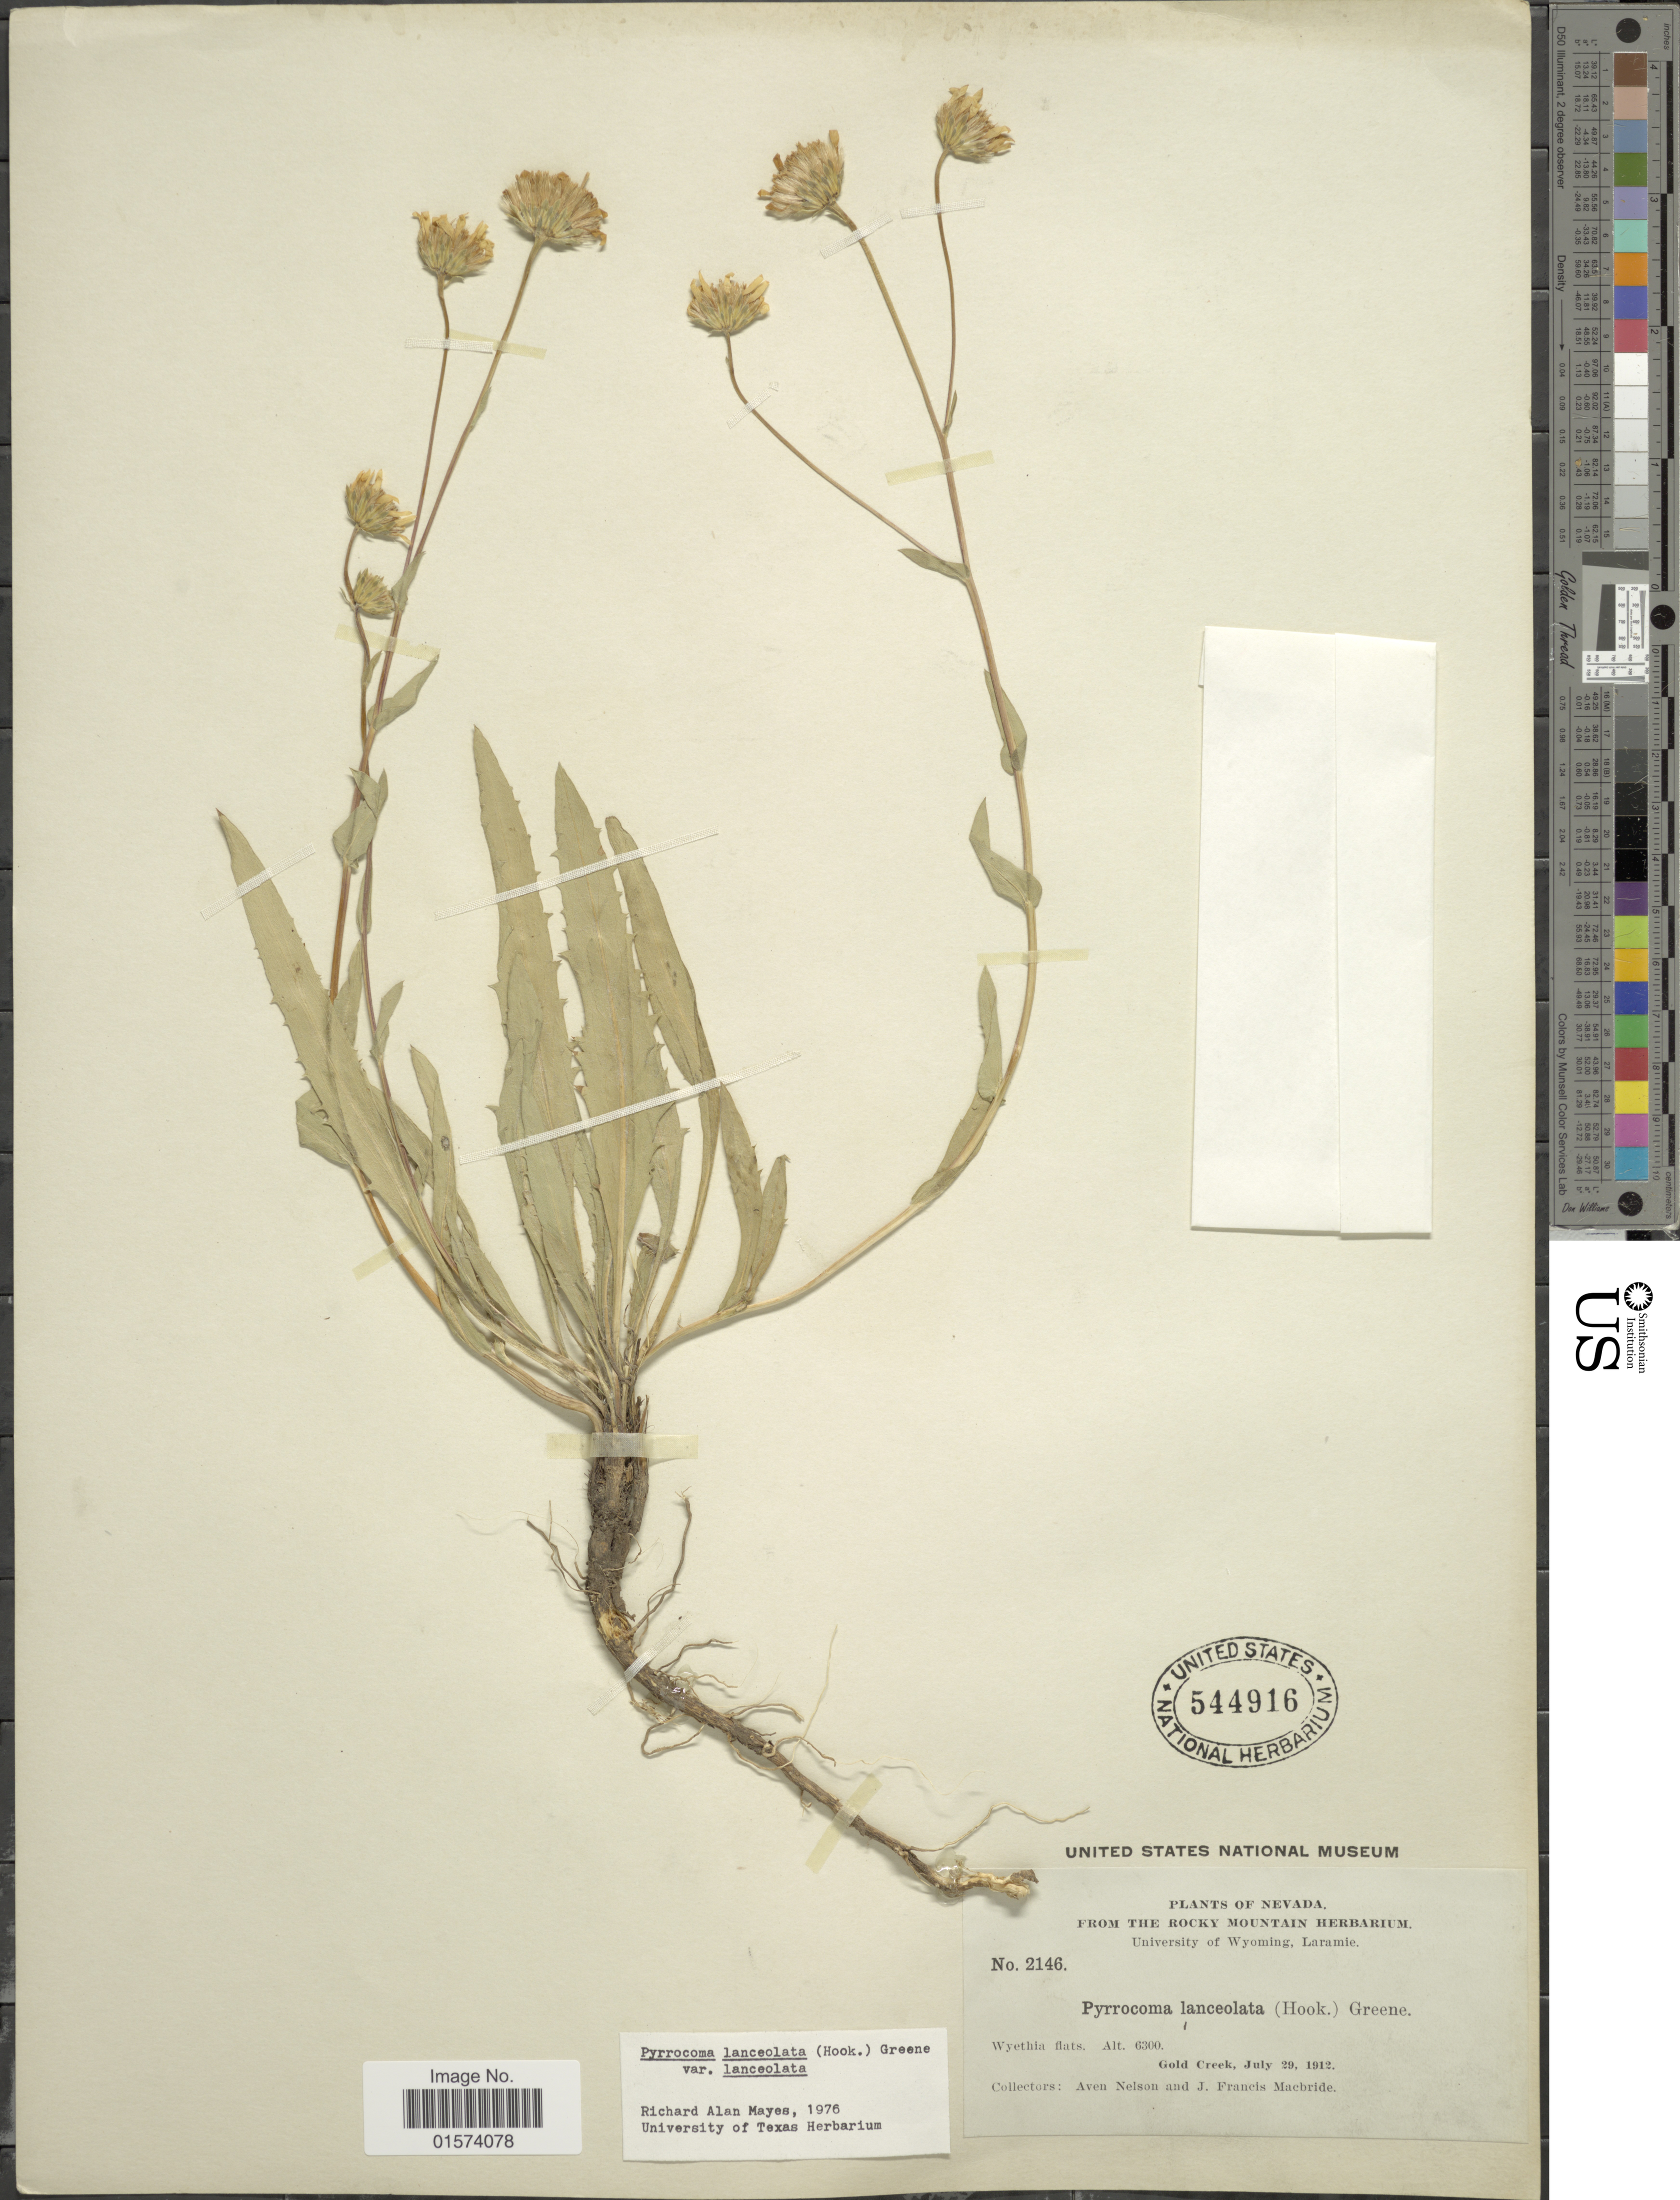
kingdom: Plantae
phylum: Tracheophyta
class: Magnoliopsida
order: Asterales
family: Asteraceae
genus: Pyrrocoma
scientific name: Pyrrocoma lanceolata var. lanceolata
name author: (Hook.) Greene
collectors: A. Nelson & J. F. Macbride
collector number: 2146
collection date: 1912-07-29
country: United States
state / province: Nevada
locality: Wyethia flats, gold Creek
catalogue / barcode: US 544916